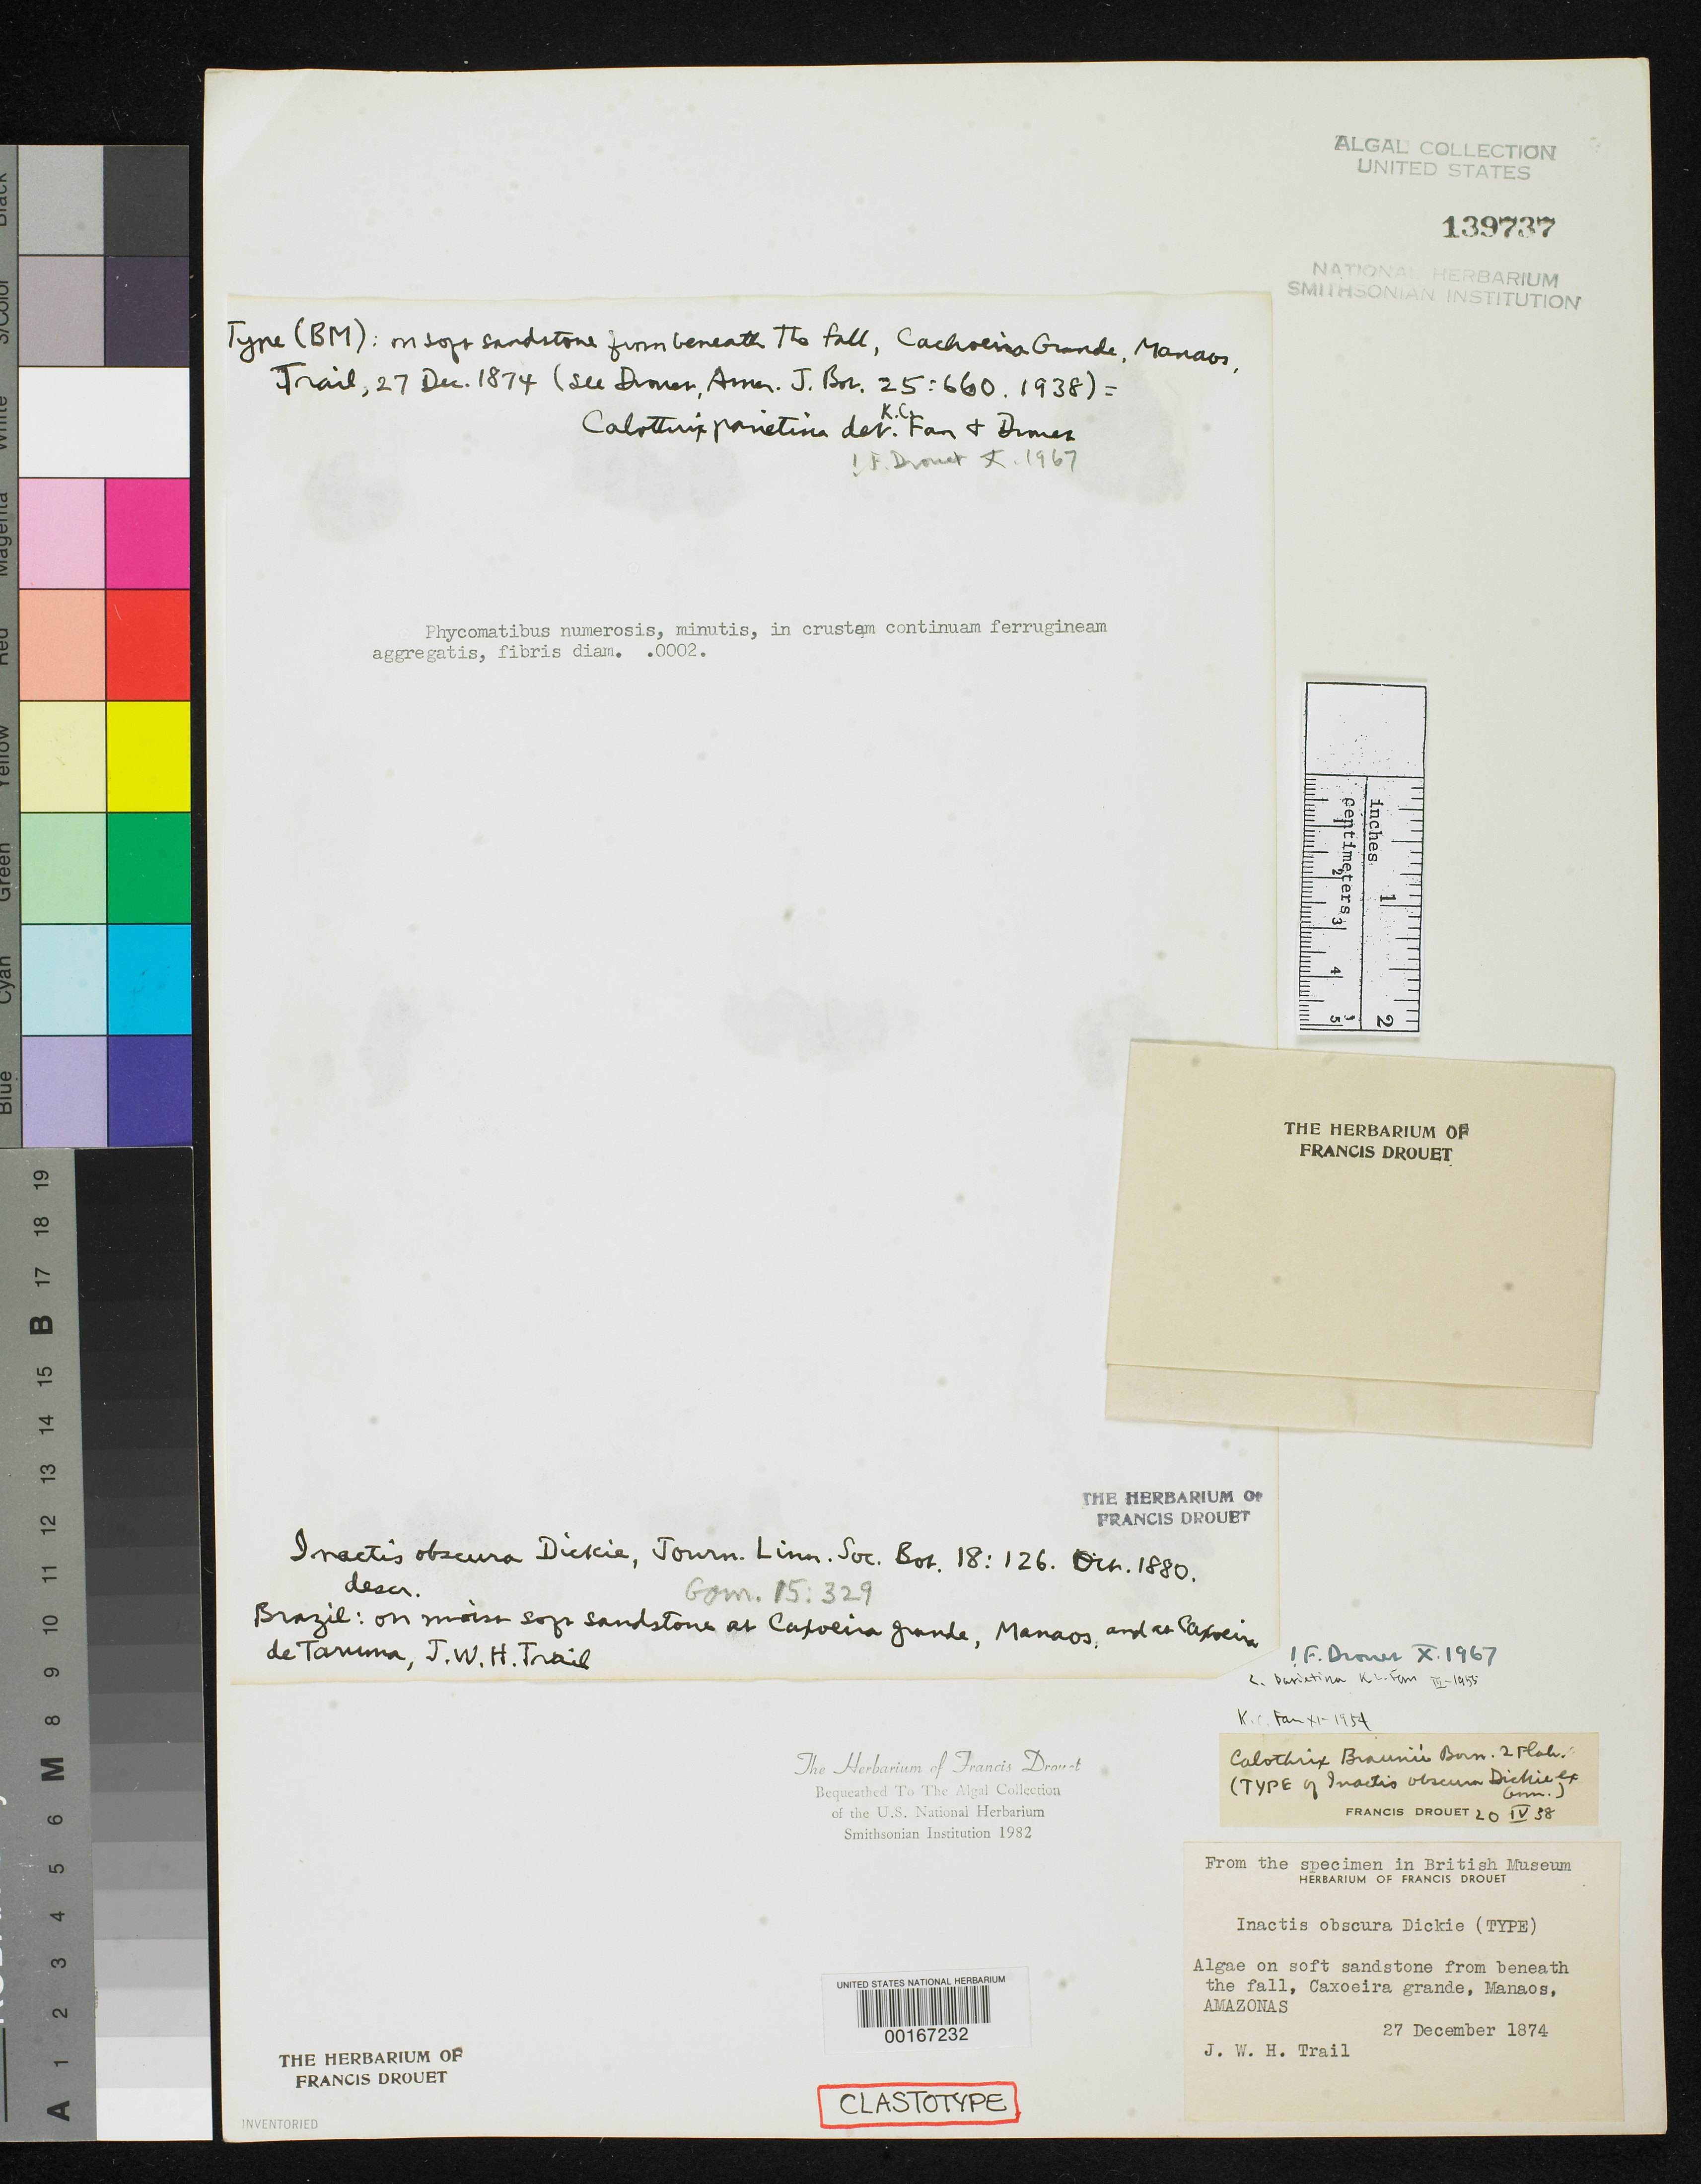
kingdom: Bacteria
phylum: Cyanobacteria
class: Cyanobacteriia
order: Cyanobacteriales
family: Oscillatoriaceae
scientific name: Inactis obscura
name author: Dickie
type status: Clastotype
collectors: J. Trail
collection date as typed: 27 Dec 1874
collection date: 1874-12-27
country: Brazil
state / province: Amazonas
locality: Caxoeira Grande, Manaos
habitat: On soft sandstone, beneath falls.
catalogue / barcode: US 139737